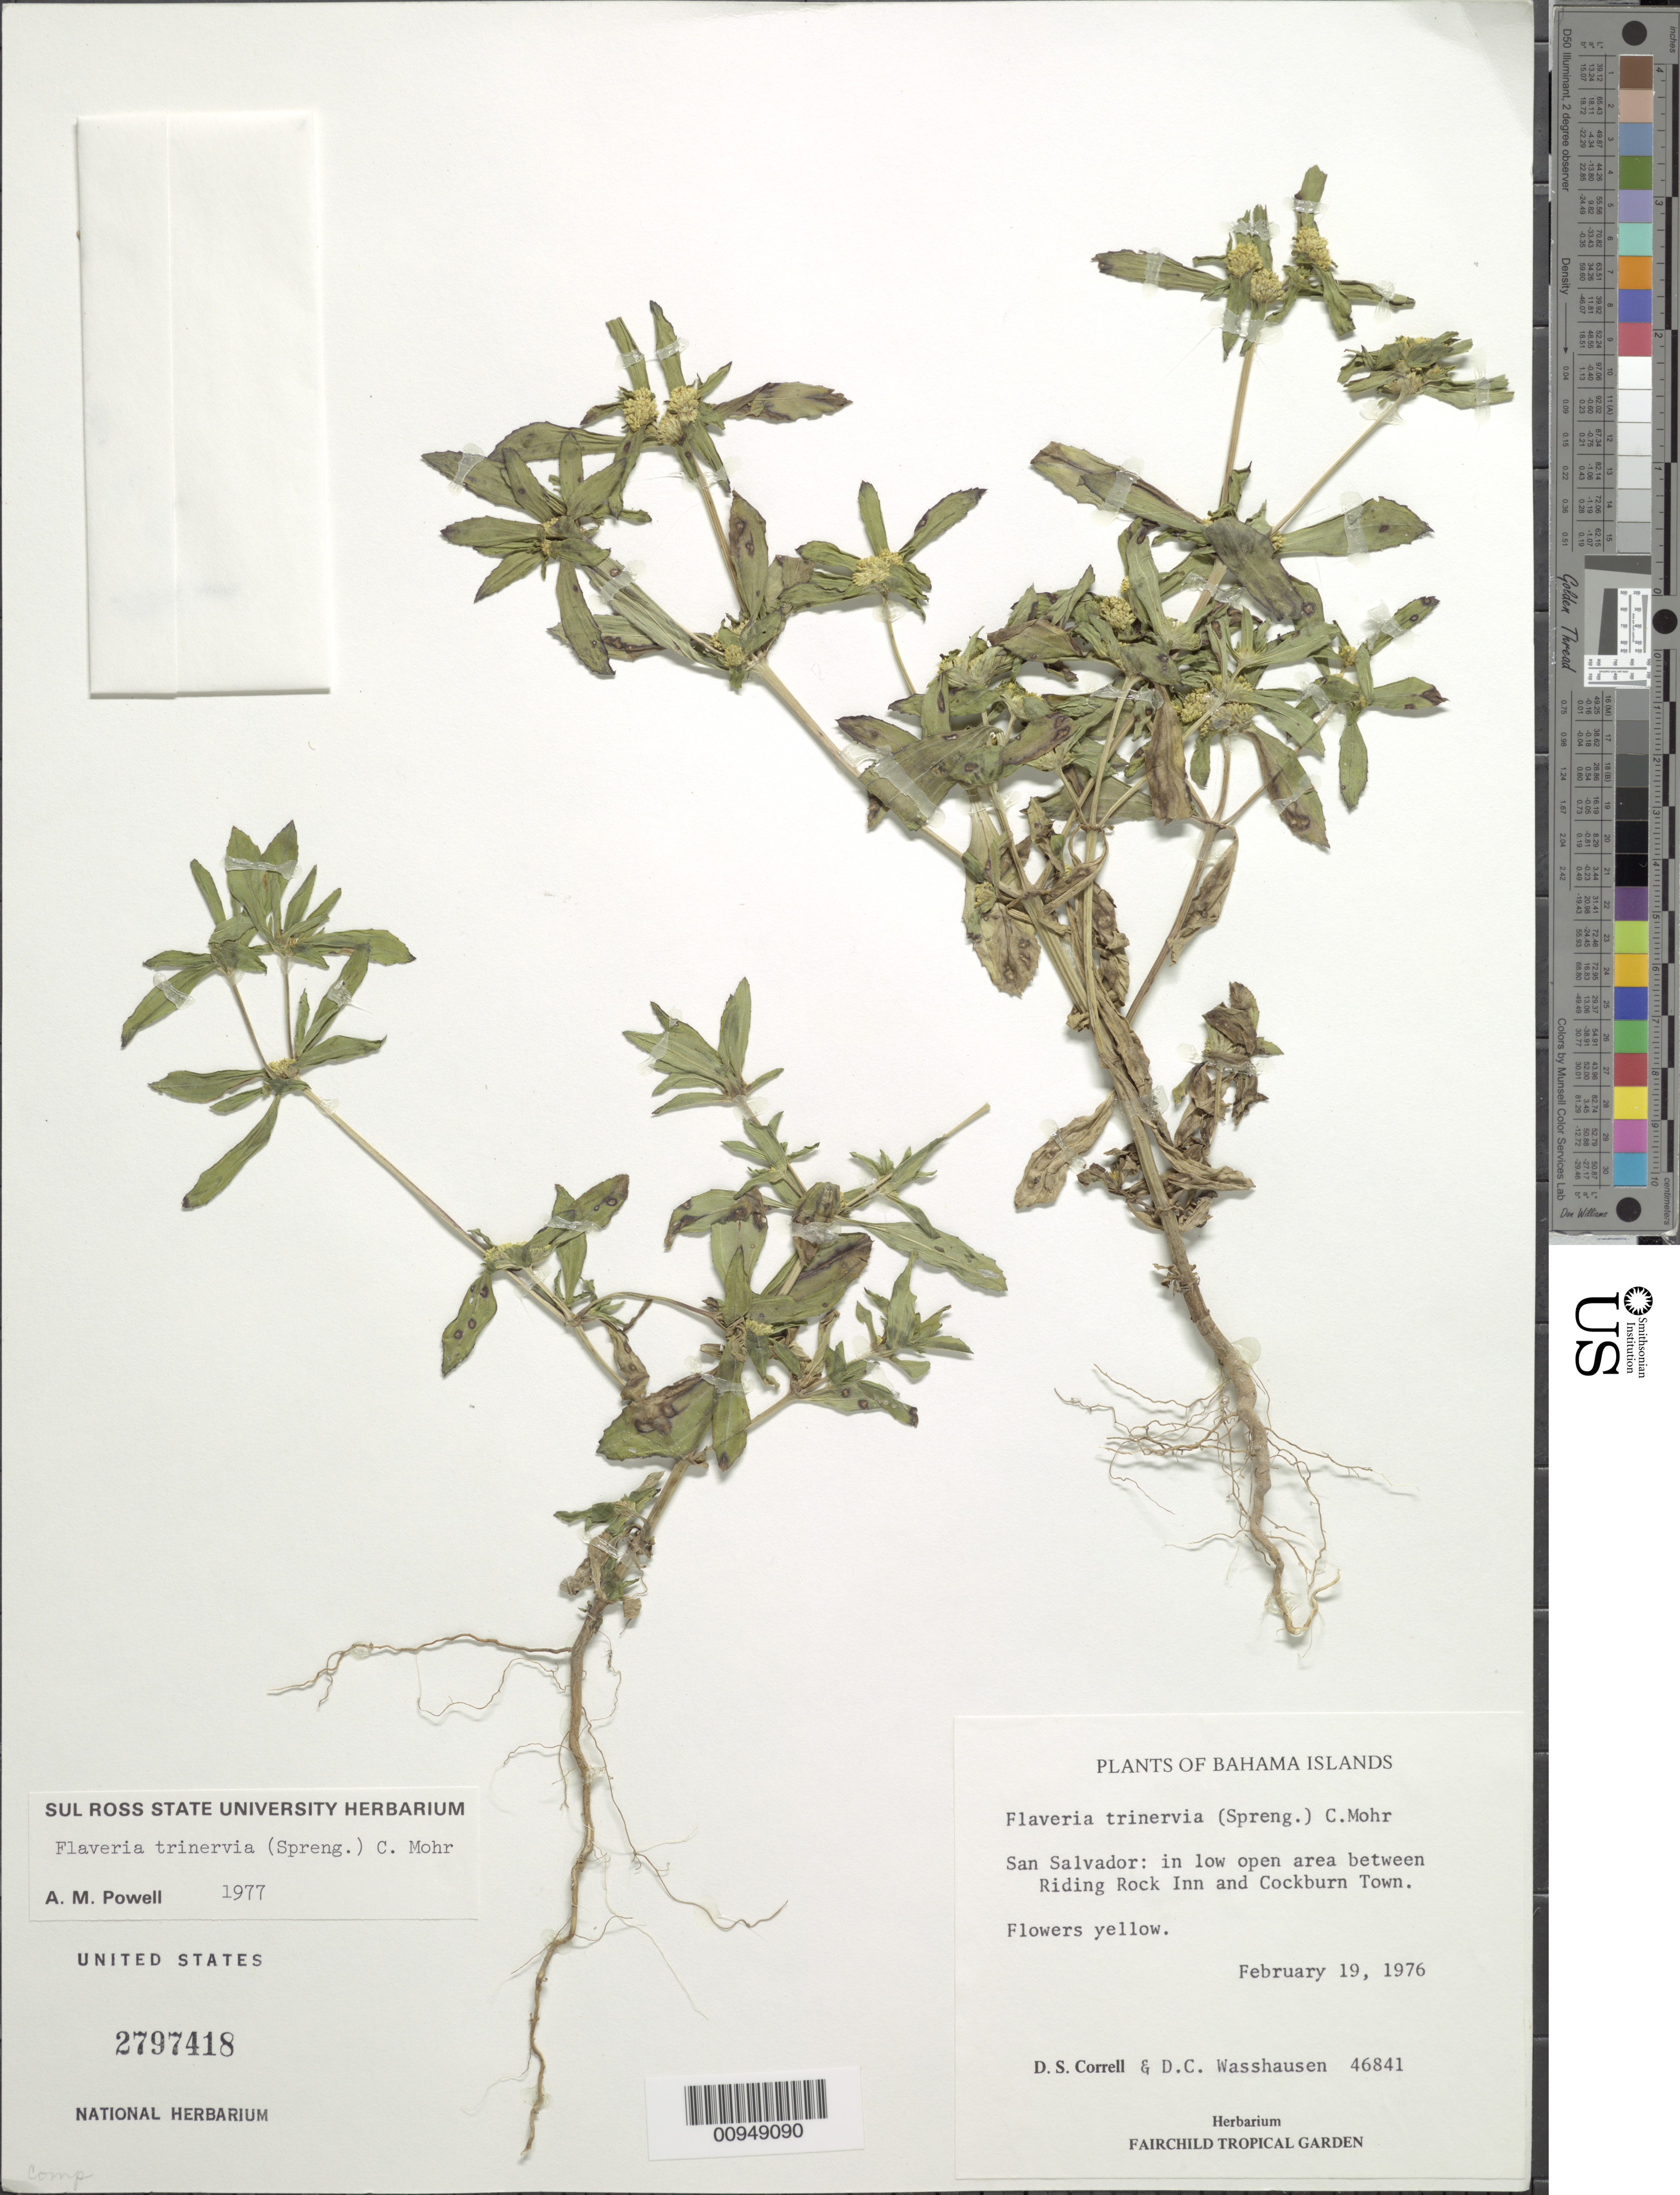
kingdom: Plantae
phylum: Tracheophyta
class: Magnoliopsida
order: Asterales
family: Asteraceae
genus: Flaveria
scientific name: Flaveria trinervia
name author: (Spreng.) C. Mohr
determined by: Powell, A. M.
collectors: D. S. Correll & D. C. Wasshausen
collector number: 46841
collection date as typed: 19 Feb 1976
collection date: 1976-02-19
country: Bahamas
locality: San Salvador, between Riding Rock Inn and Cockburn Town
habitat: In low open area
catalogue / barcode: US 2797418